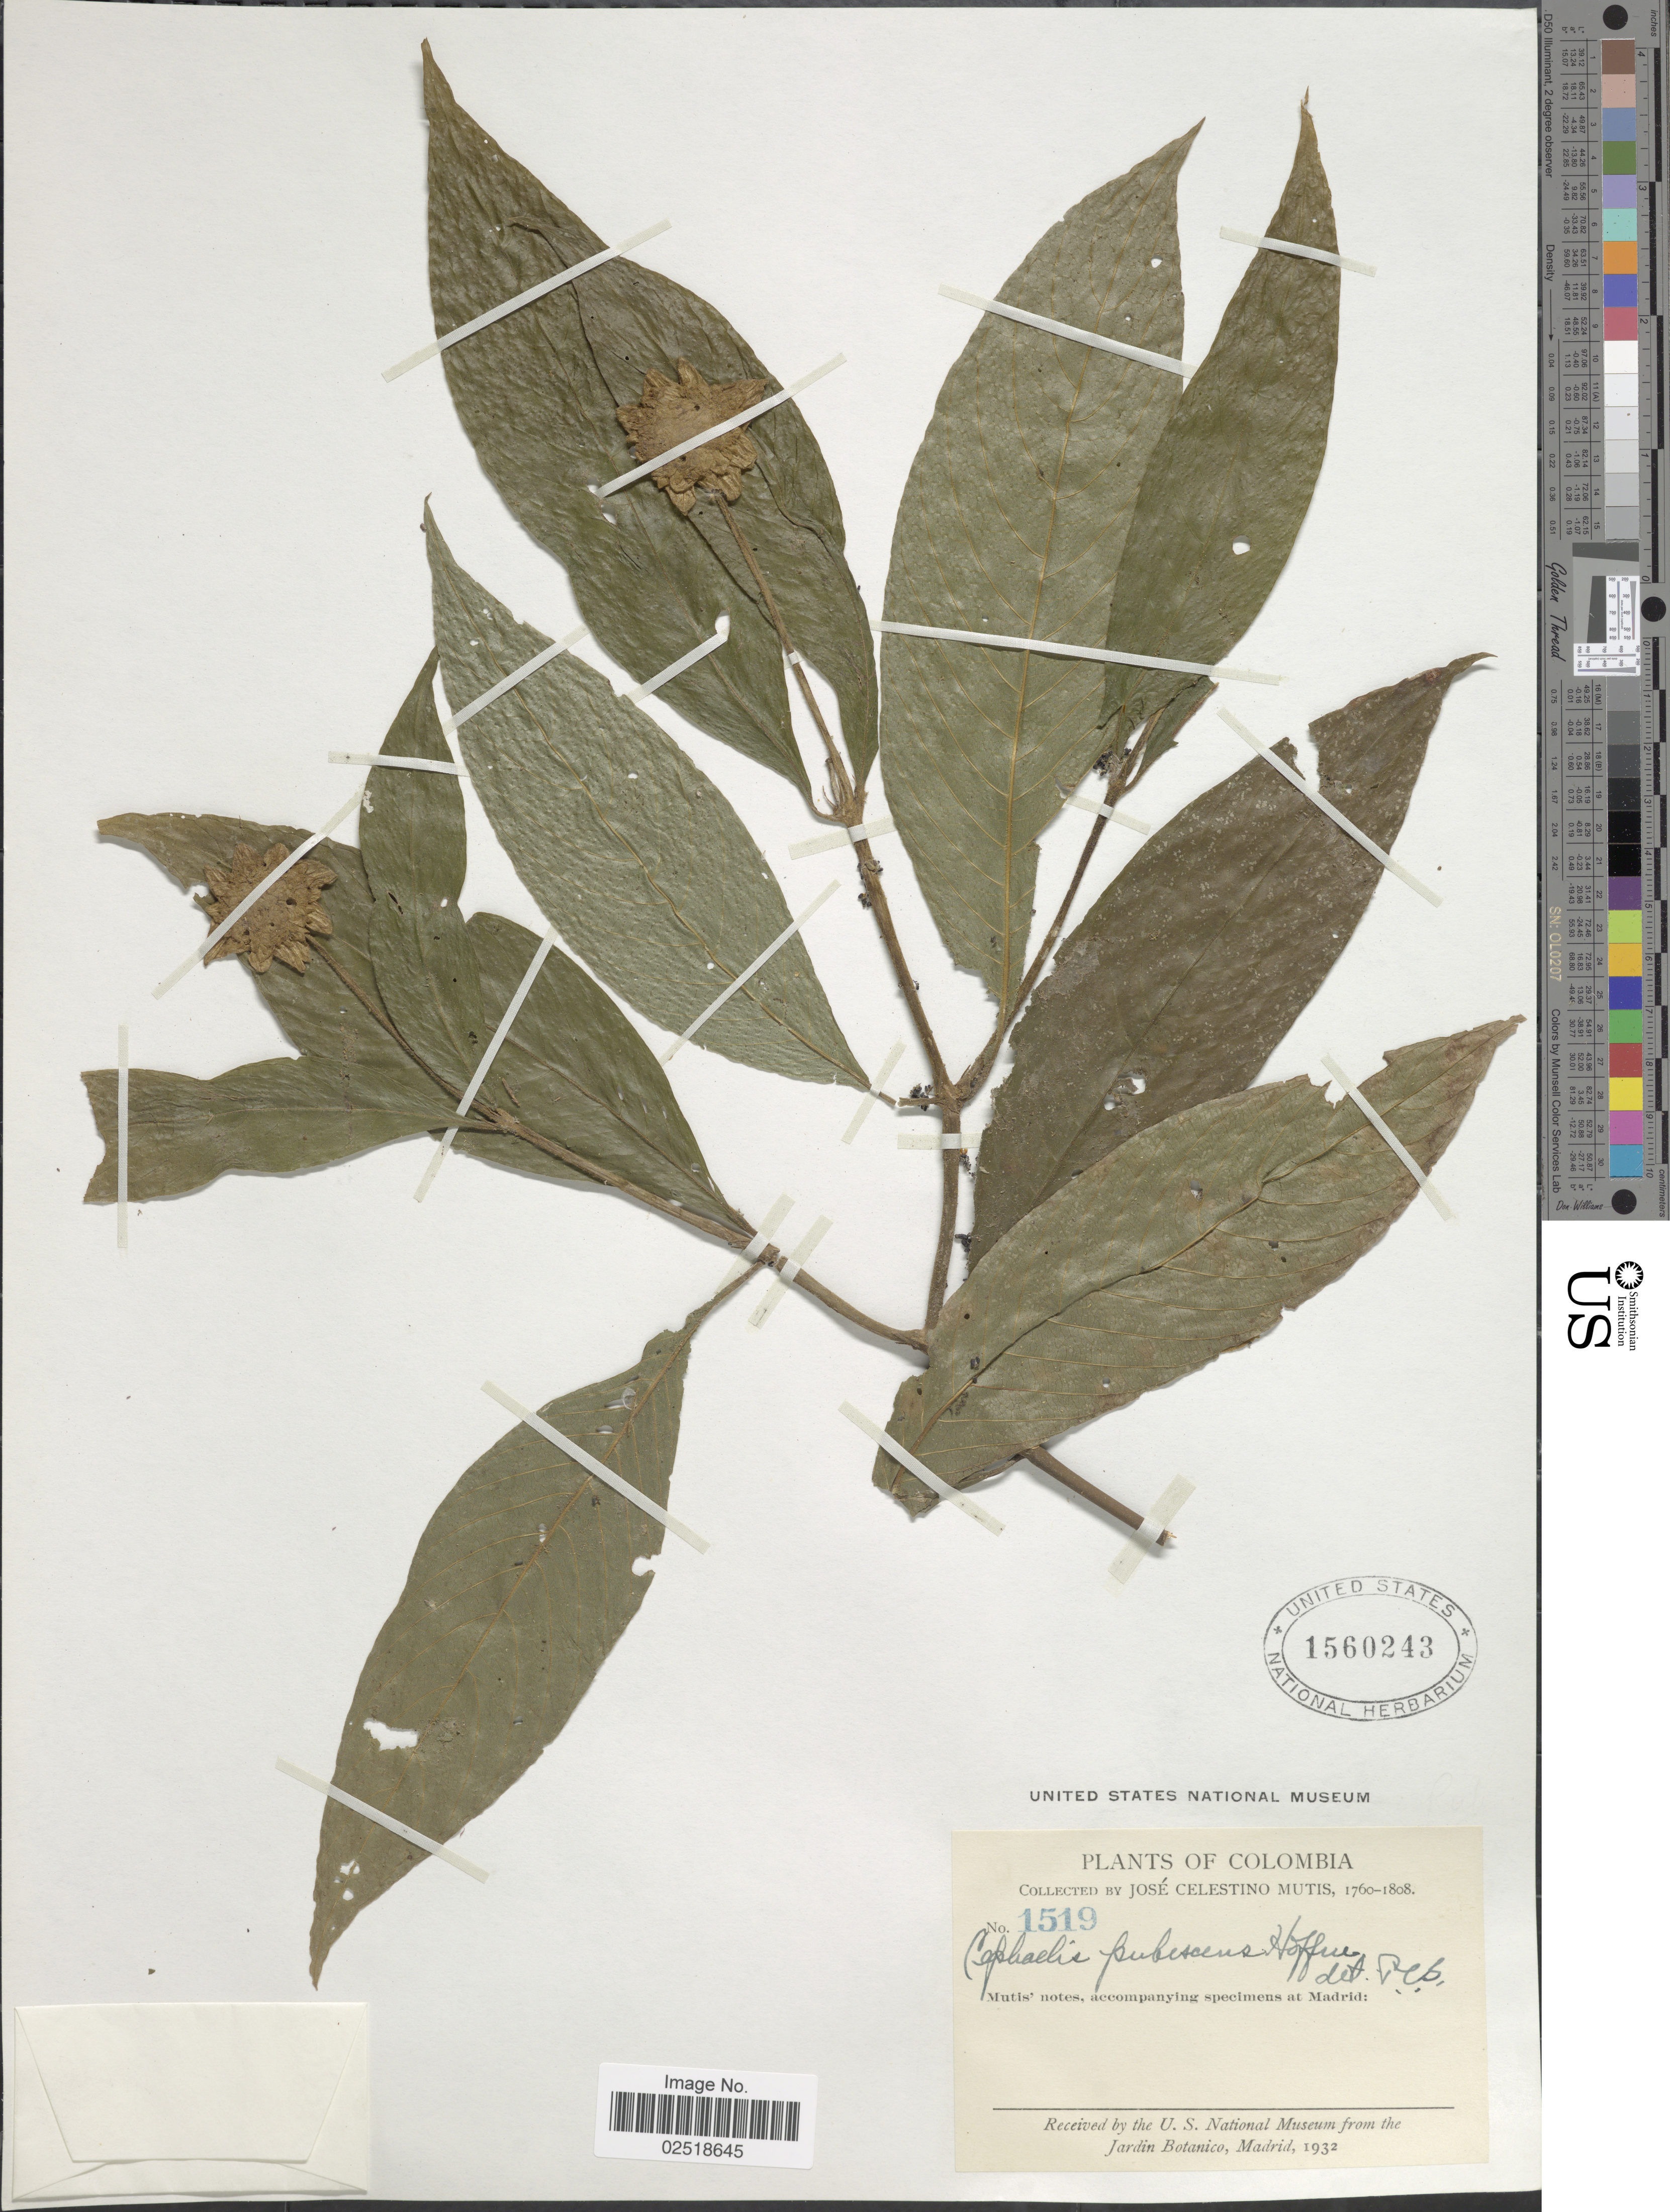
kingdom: Plantae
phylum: Tracheophyta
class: Magnoliopsida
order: Gentianales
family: Rubiaceae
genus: Psychotria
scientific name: Psychotria bracteocardia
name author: (DC.) Müll. Arg.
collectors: J. C. B. Mutis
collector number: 1519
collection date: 1760/1808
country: Colombia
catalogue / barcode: US 1560243